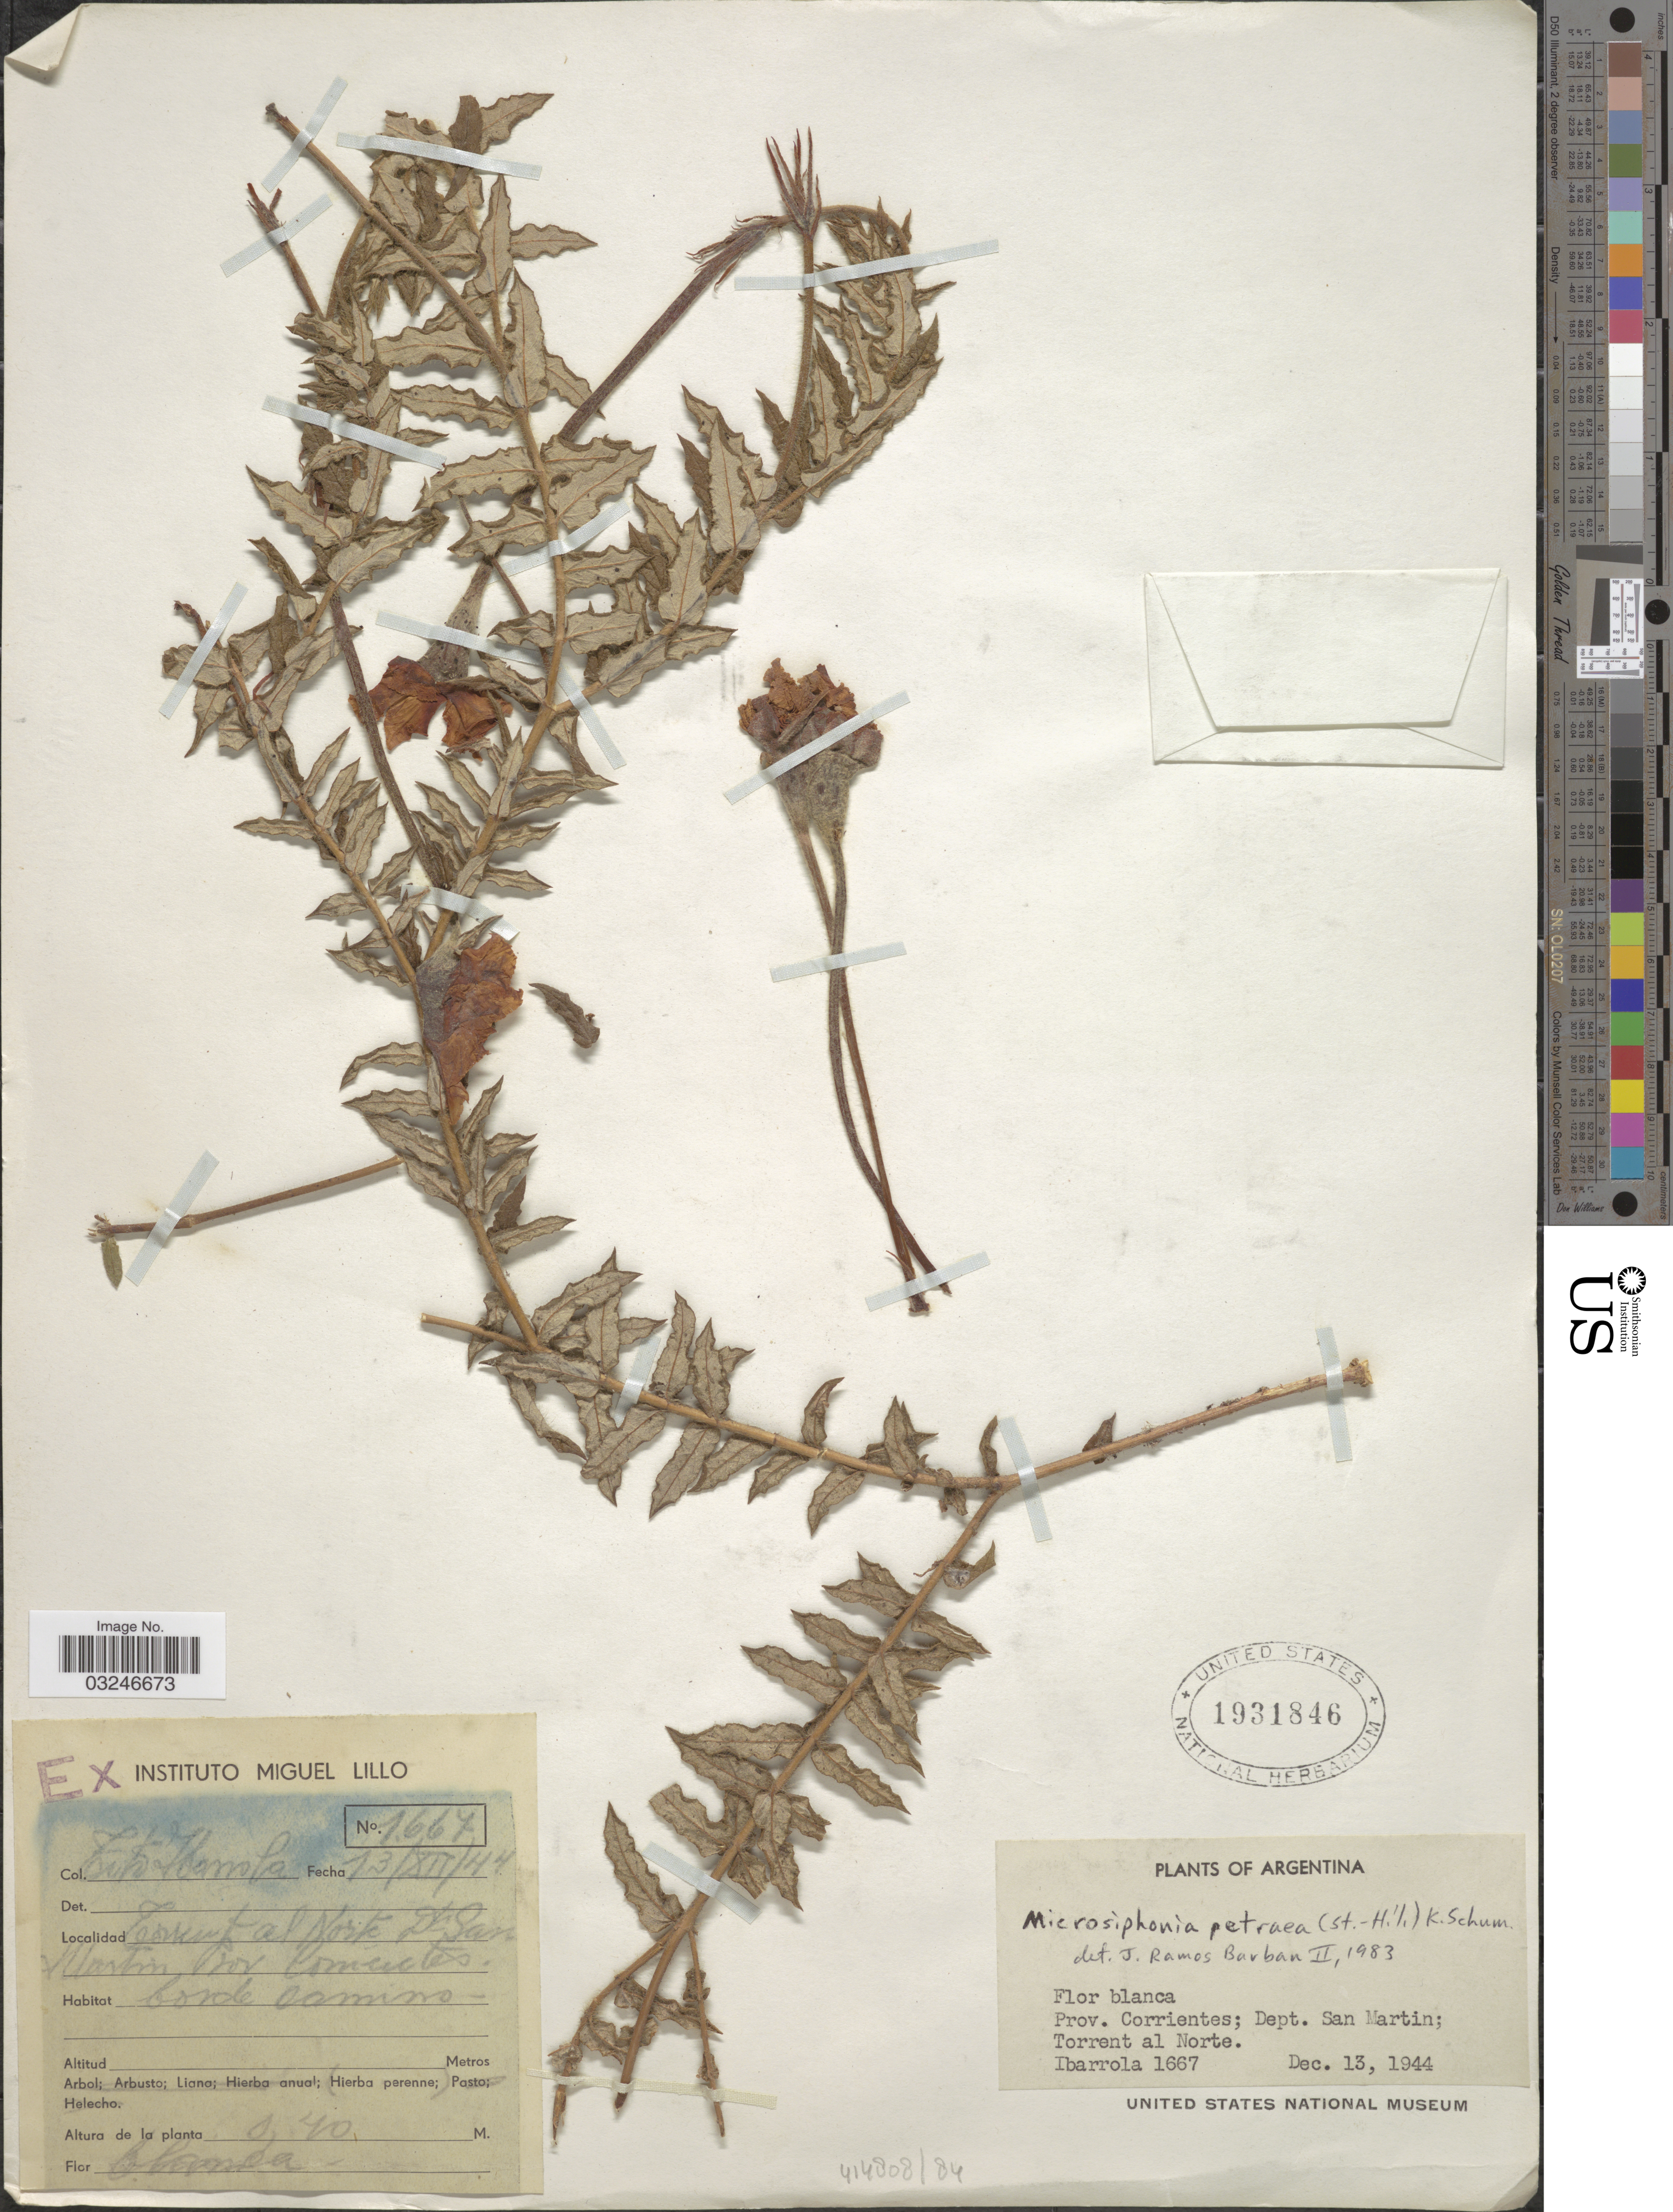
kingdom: Plantae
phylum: Tracheophyta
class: Magnoliopsida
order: Gentianales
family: Apocynaceae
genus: Macrosiphonia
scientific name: Macrosiphonia petraea subsp. petraea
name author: (A. St.-Hil.) Kuntze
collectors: T. Ibarrola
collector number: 1667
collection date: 1944-12-13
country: Argentina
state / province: Corrientes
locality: Dept. San Martin; Torrent al Norte.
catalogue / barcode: US 1931846